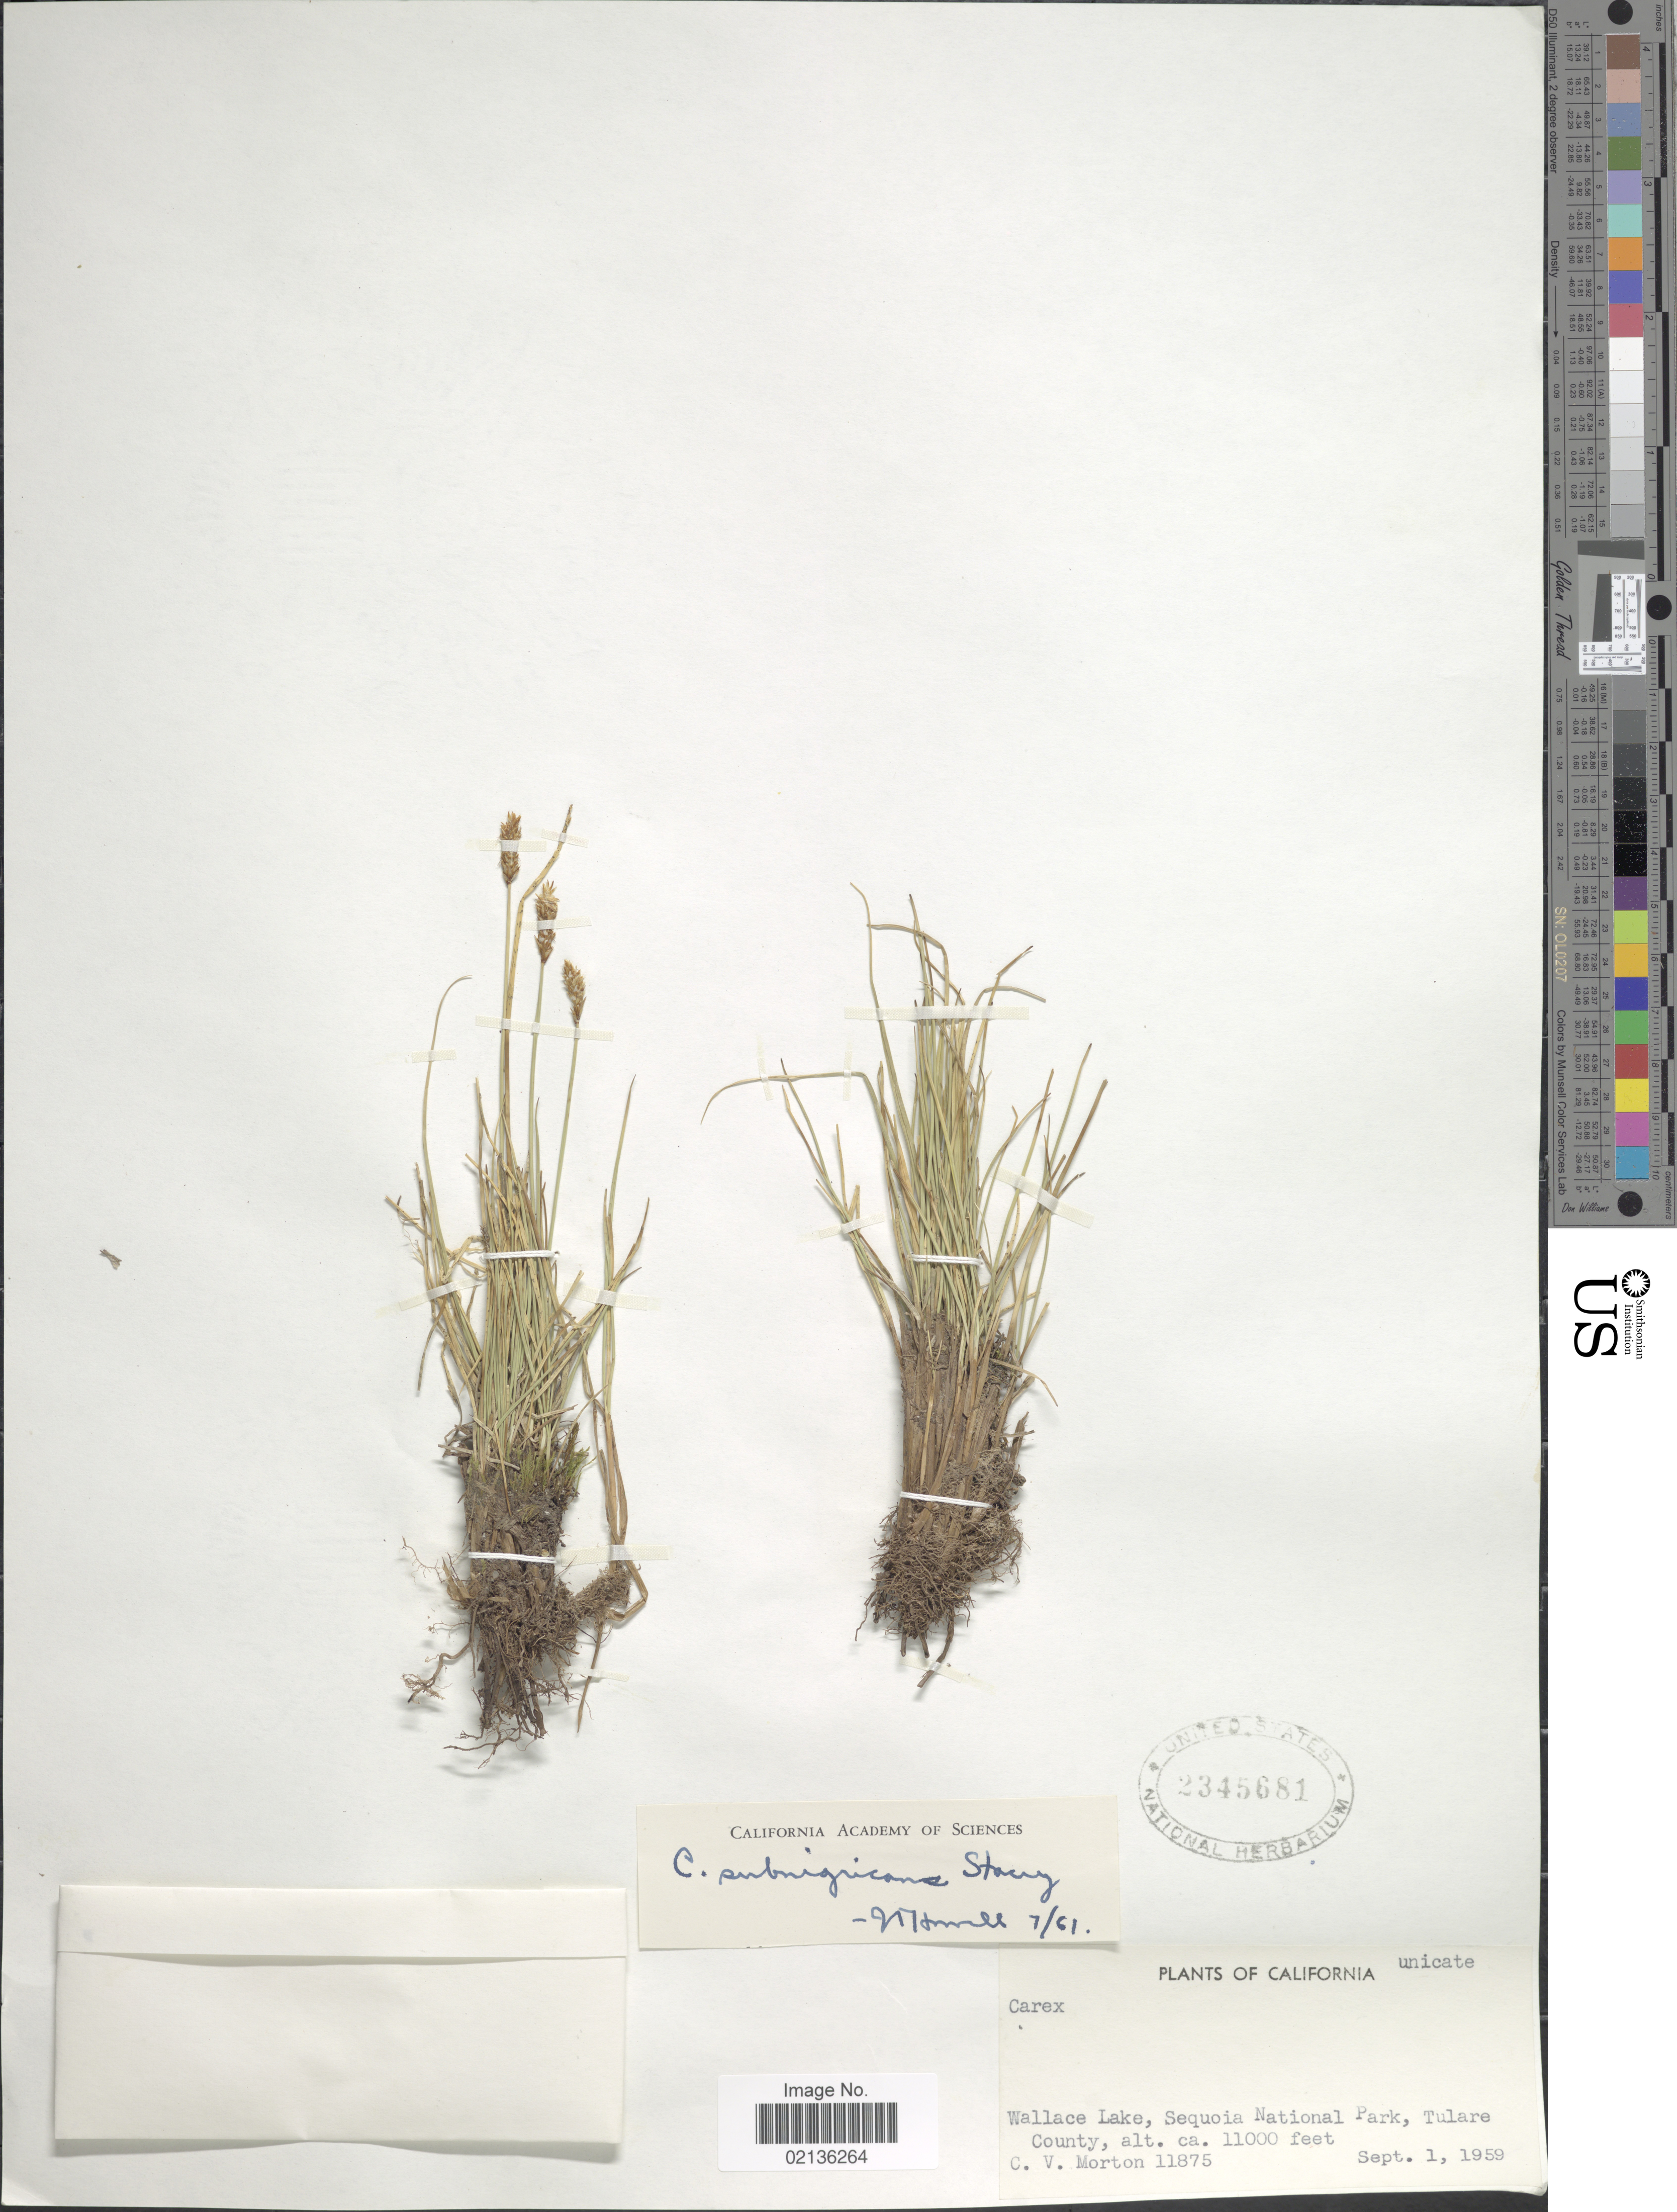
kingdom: Plantae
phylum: Tracheophyta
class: Liliopsida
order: Poales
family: Cyperaceae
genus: Carex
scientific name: Carex subnigricans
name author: Stacey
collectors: C. V. Morton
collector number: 11875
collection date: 1959-09-01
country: United States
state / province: California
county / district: Tulare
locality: Wallace Lake, Sequoia National Park, Tulare County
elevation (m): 3353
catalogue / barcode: US 2345681